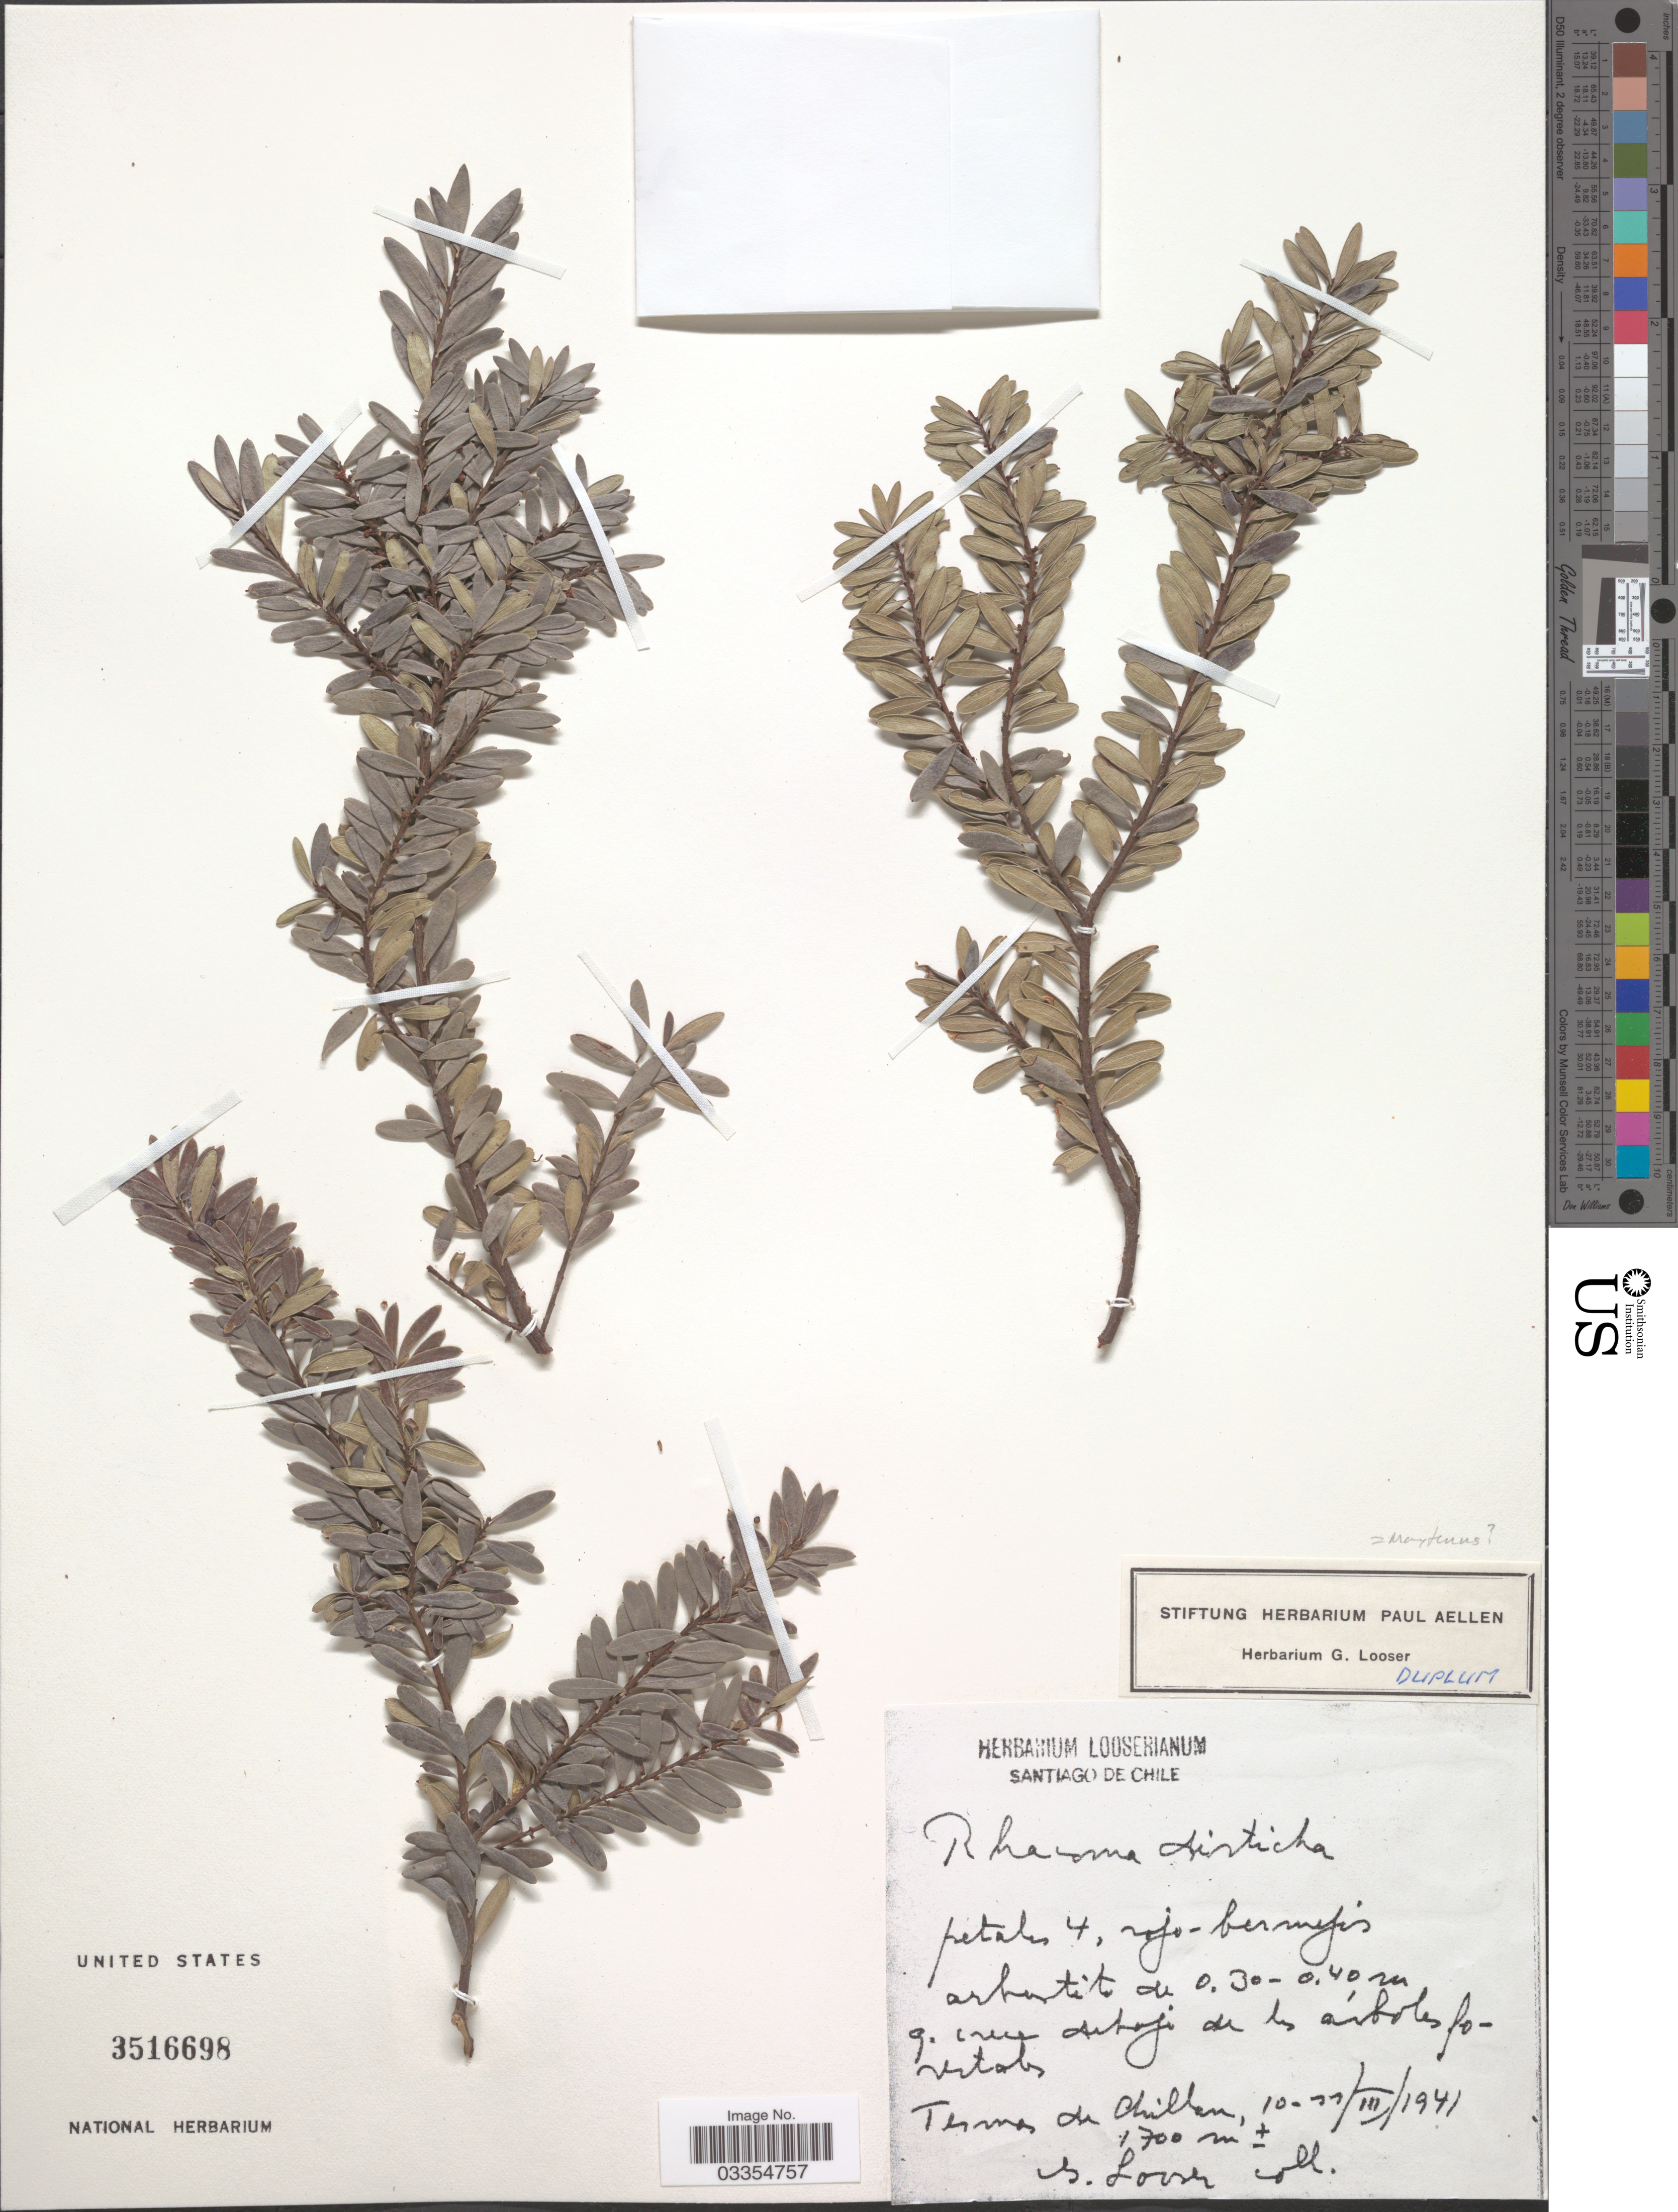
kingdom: Plantae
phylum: Tracheophyta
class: Magnoliopsida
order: Celastrales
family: Celastraceae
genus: Maytenus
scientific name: Maytenus disticha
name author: (Hook. f.) Urb.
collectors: G. Looser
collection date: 1941-03-10/1941-03-11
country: Chile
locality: Termas de Chillán.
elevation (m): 1700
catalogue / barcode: US 3516698